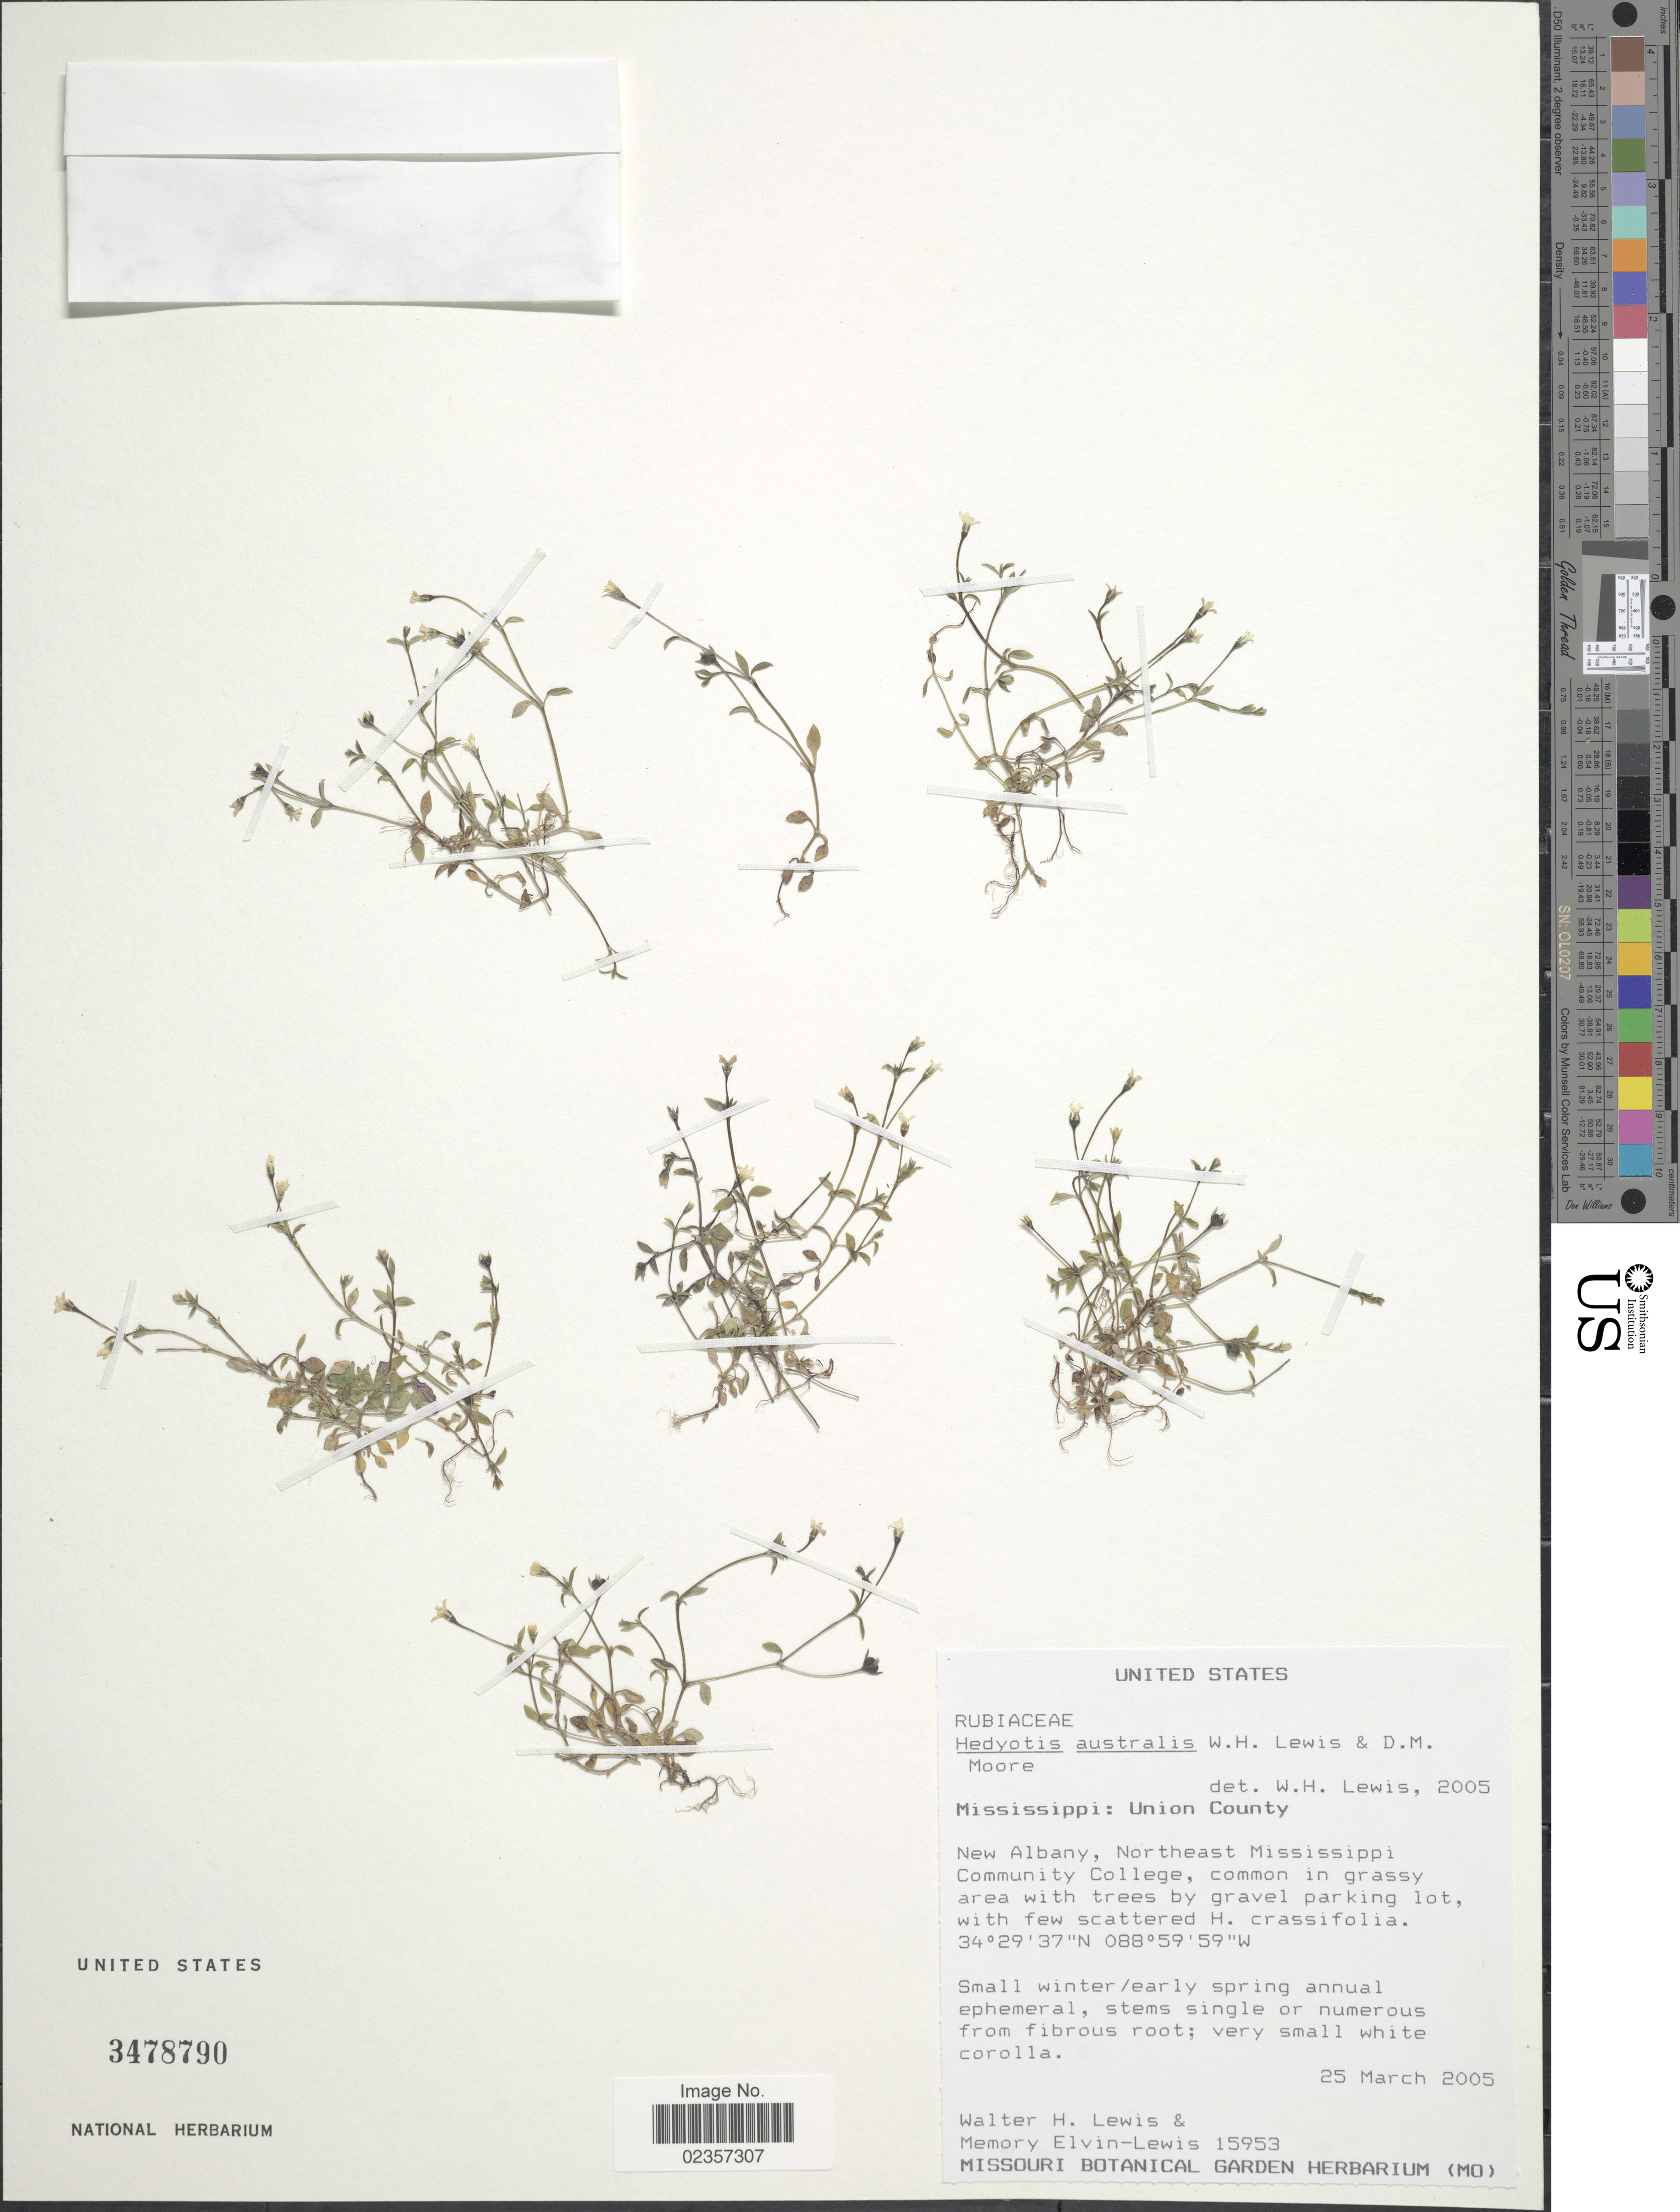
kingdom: Plantae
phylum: Tracheophyta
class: Magnoliopsida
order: Gentianales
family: Rubiaceae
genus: Houstonia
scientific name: Houstonia micrantha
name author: (Shinners) Terrell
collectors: W. H. Lewis & M. Elvin-Lewis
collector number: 15953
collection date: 2005-03-25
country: United States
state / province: Mississippi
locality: Union County. New Albany, Northeast Mississippi Community College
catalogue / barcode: US 3478790